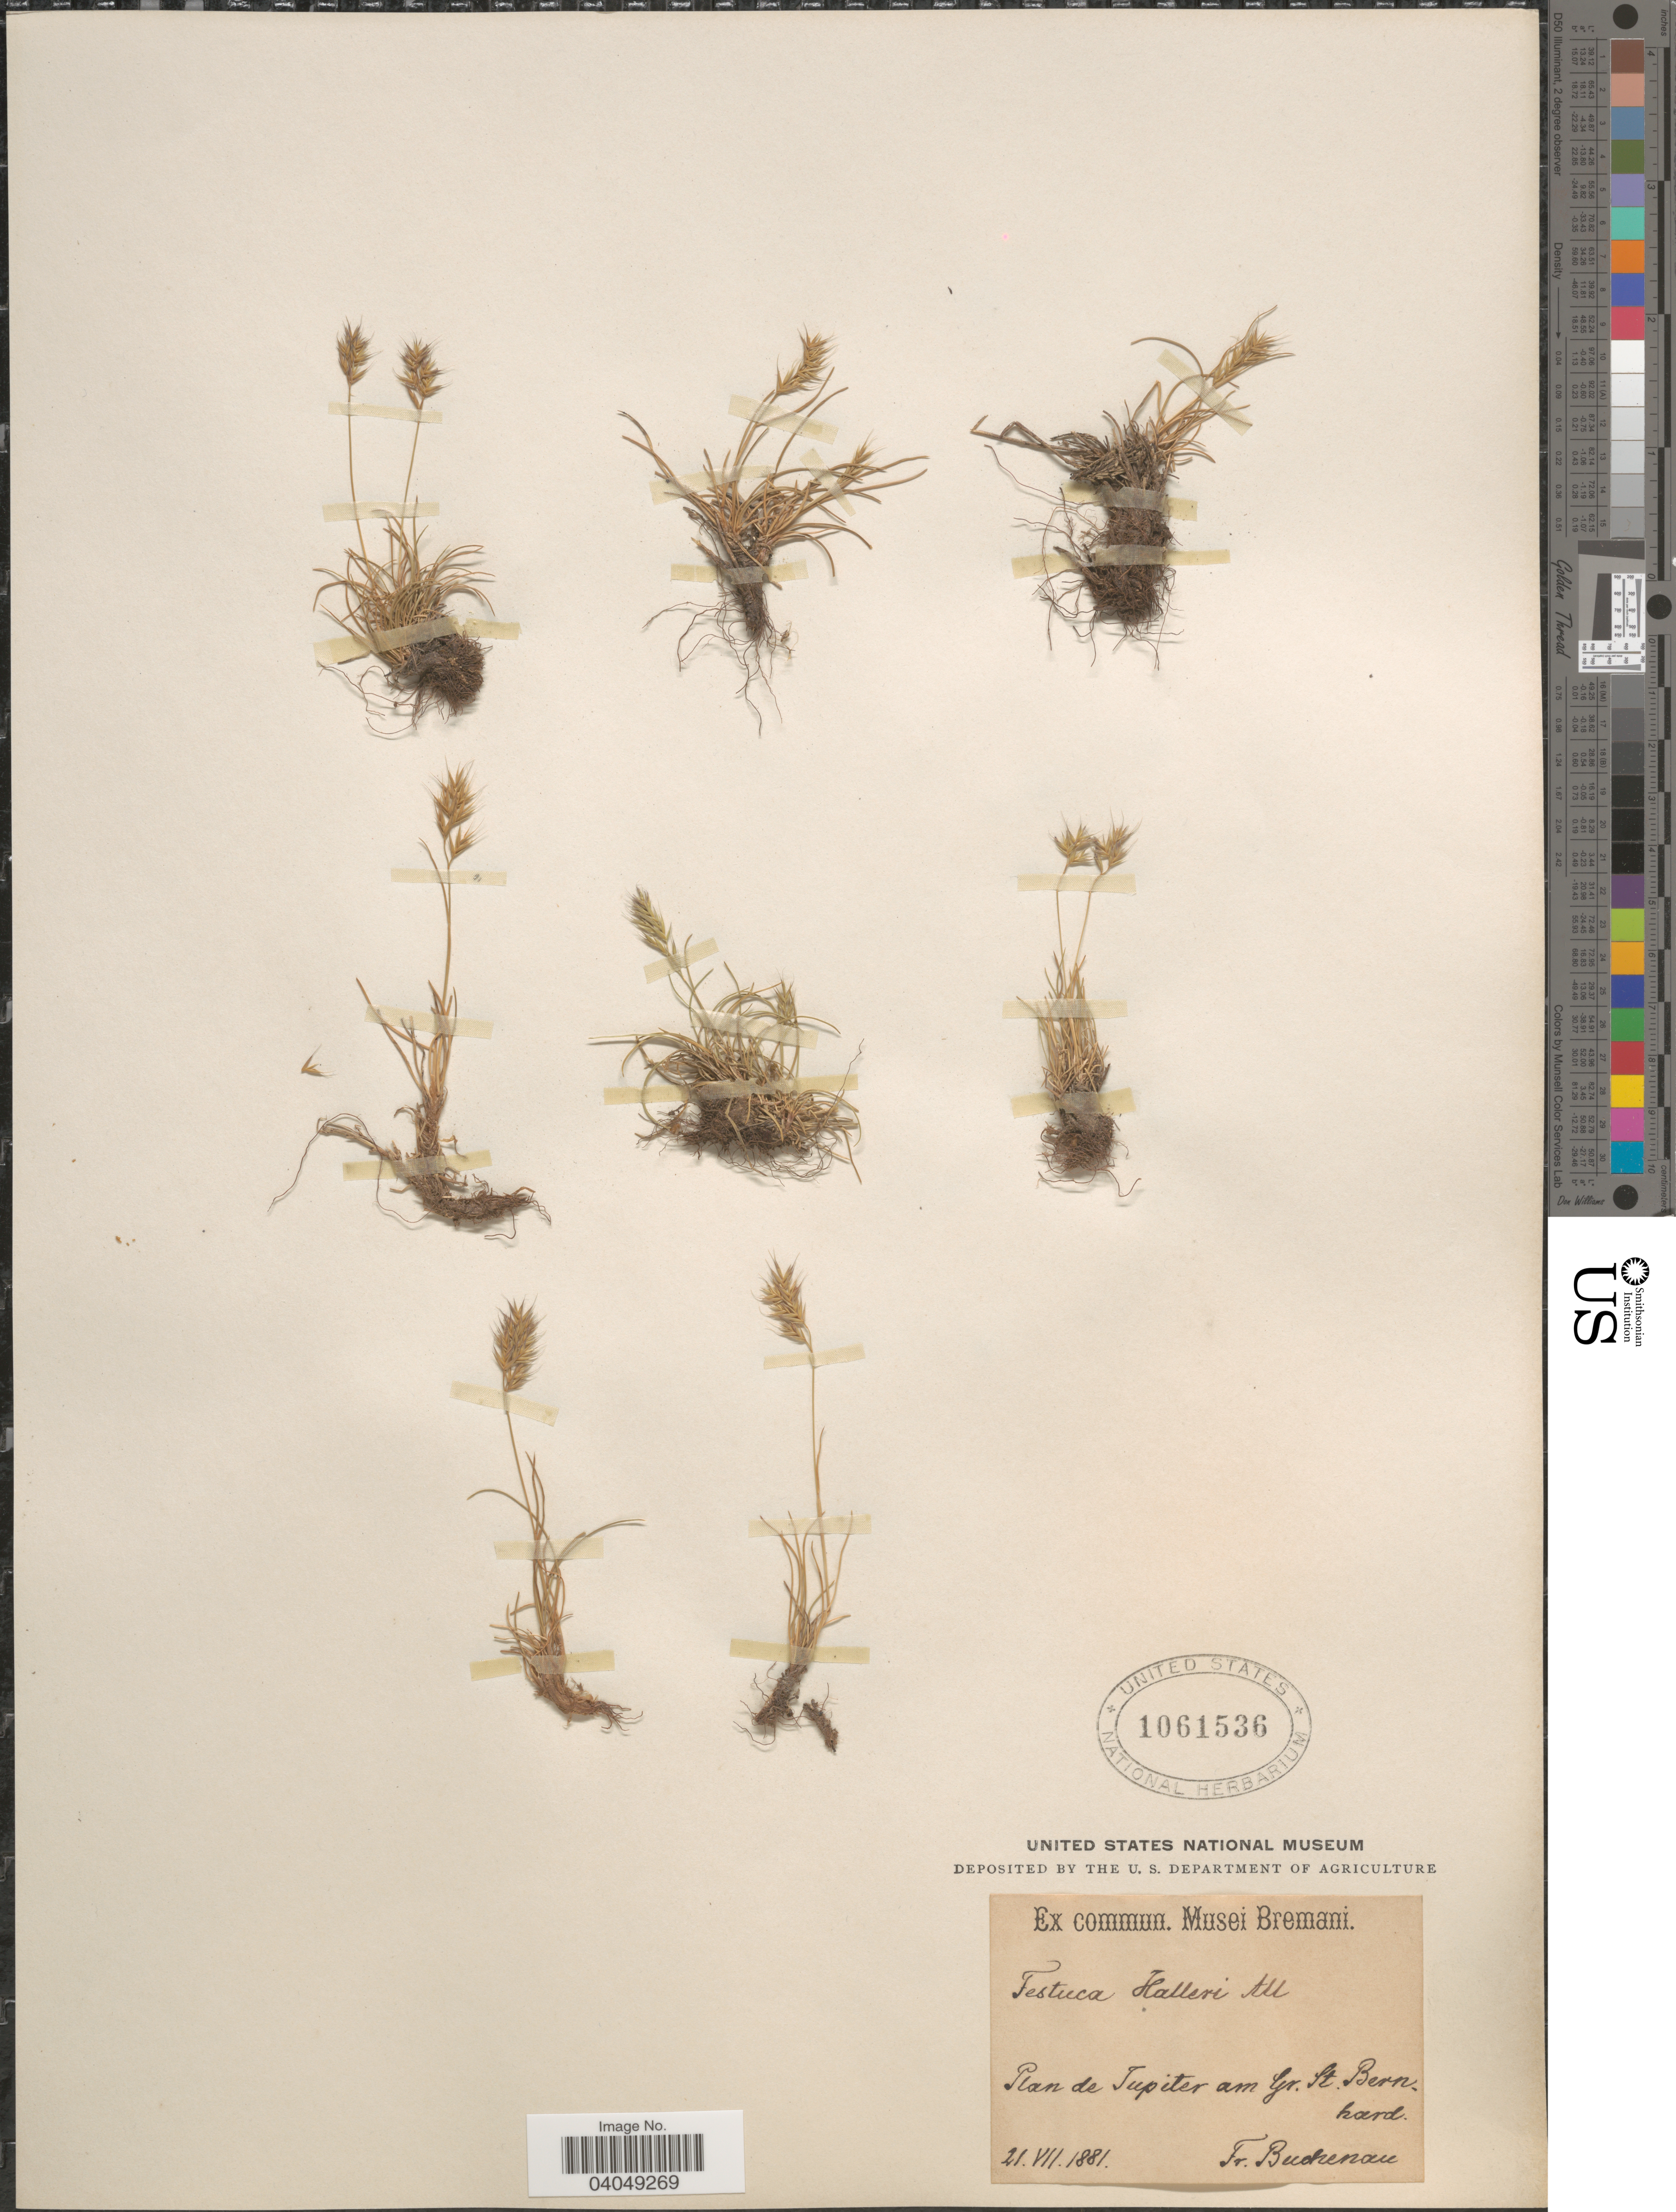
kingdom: Plantae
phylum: Tracheophyta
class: Liliopsida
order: Poales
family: Poaceae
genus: Festuca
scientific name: Festuca halleri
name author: All.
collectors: F. Buchenau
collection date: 1881-07-21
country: Switzerland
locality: Plan de Jupiter am Gr. St. Bernhard.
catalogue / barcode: US 1061536